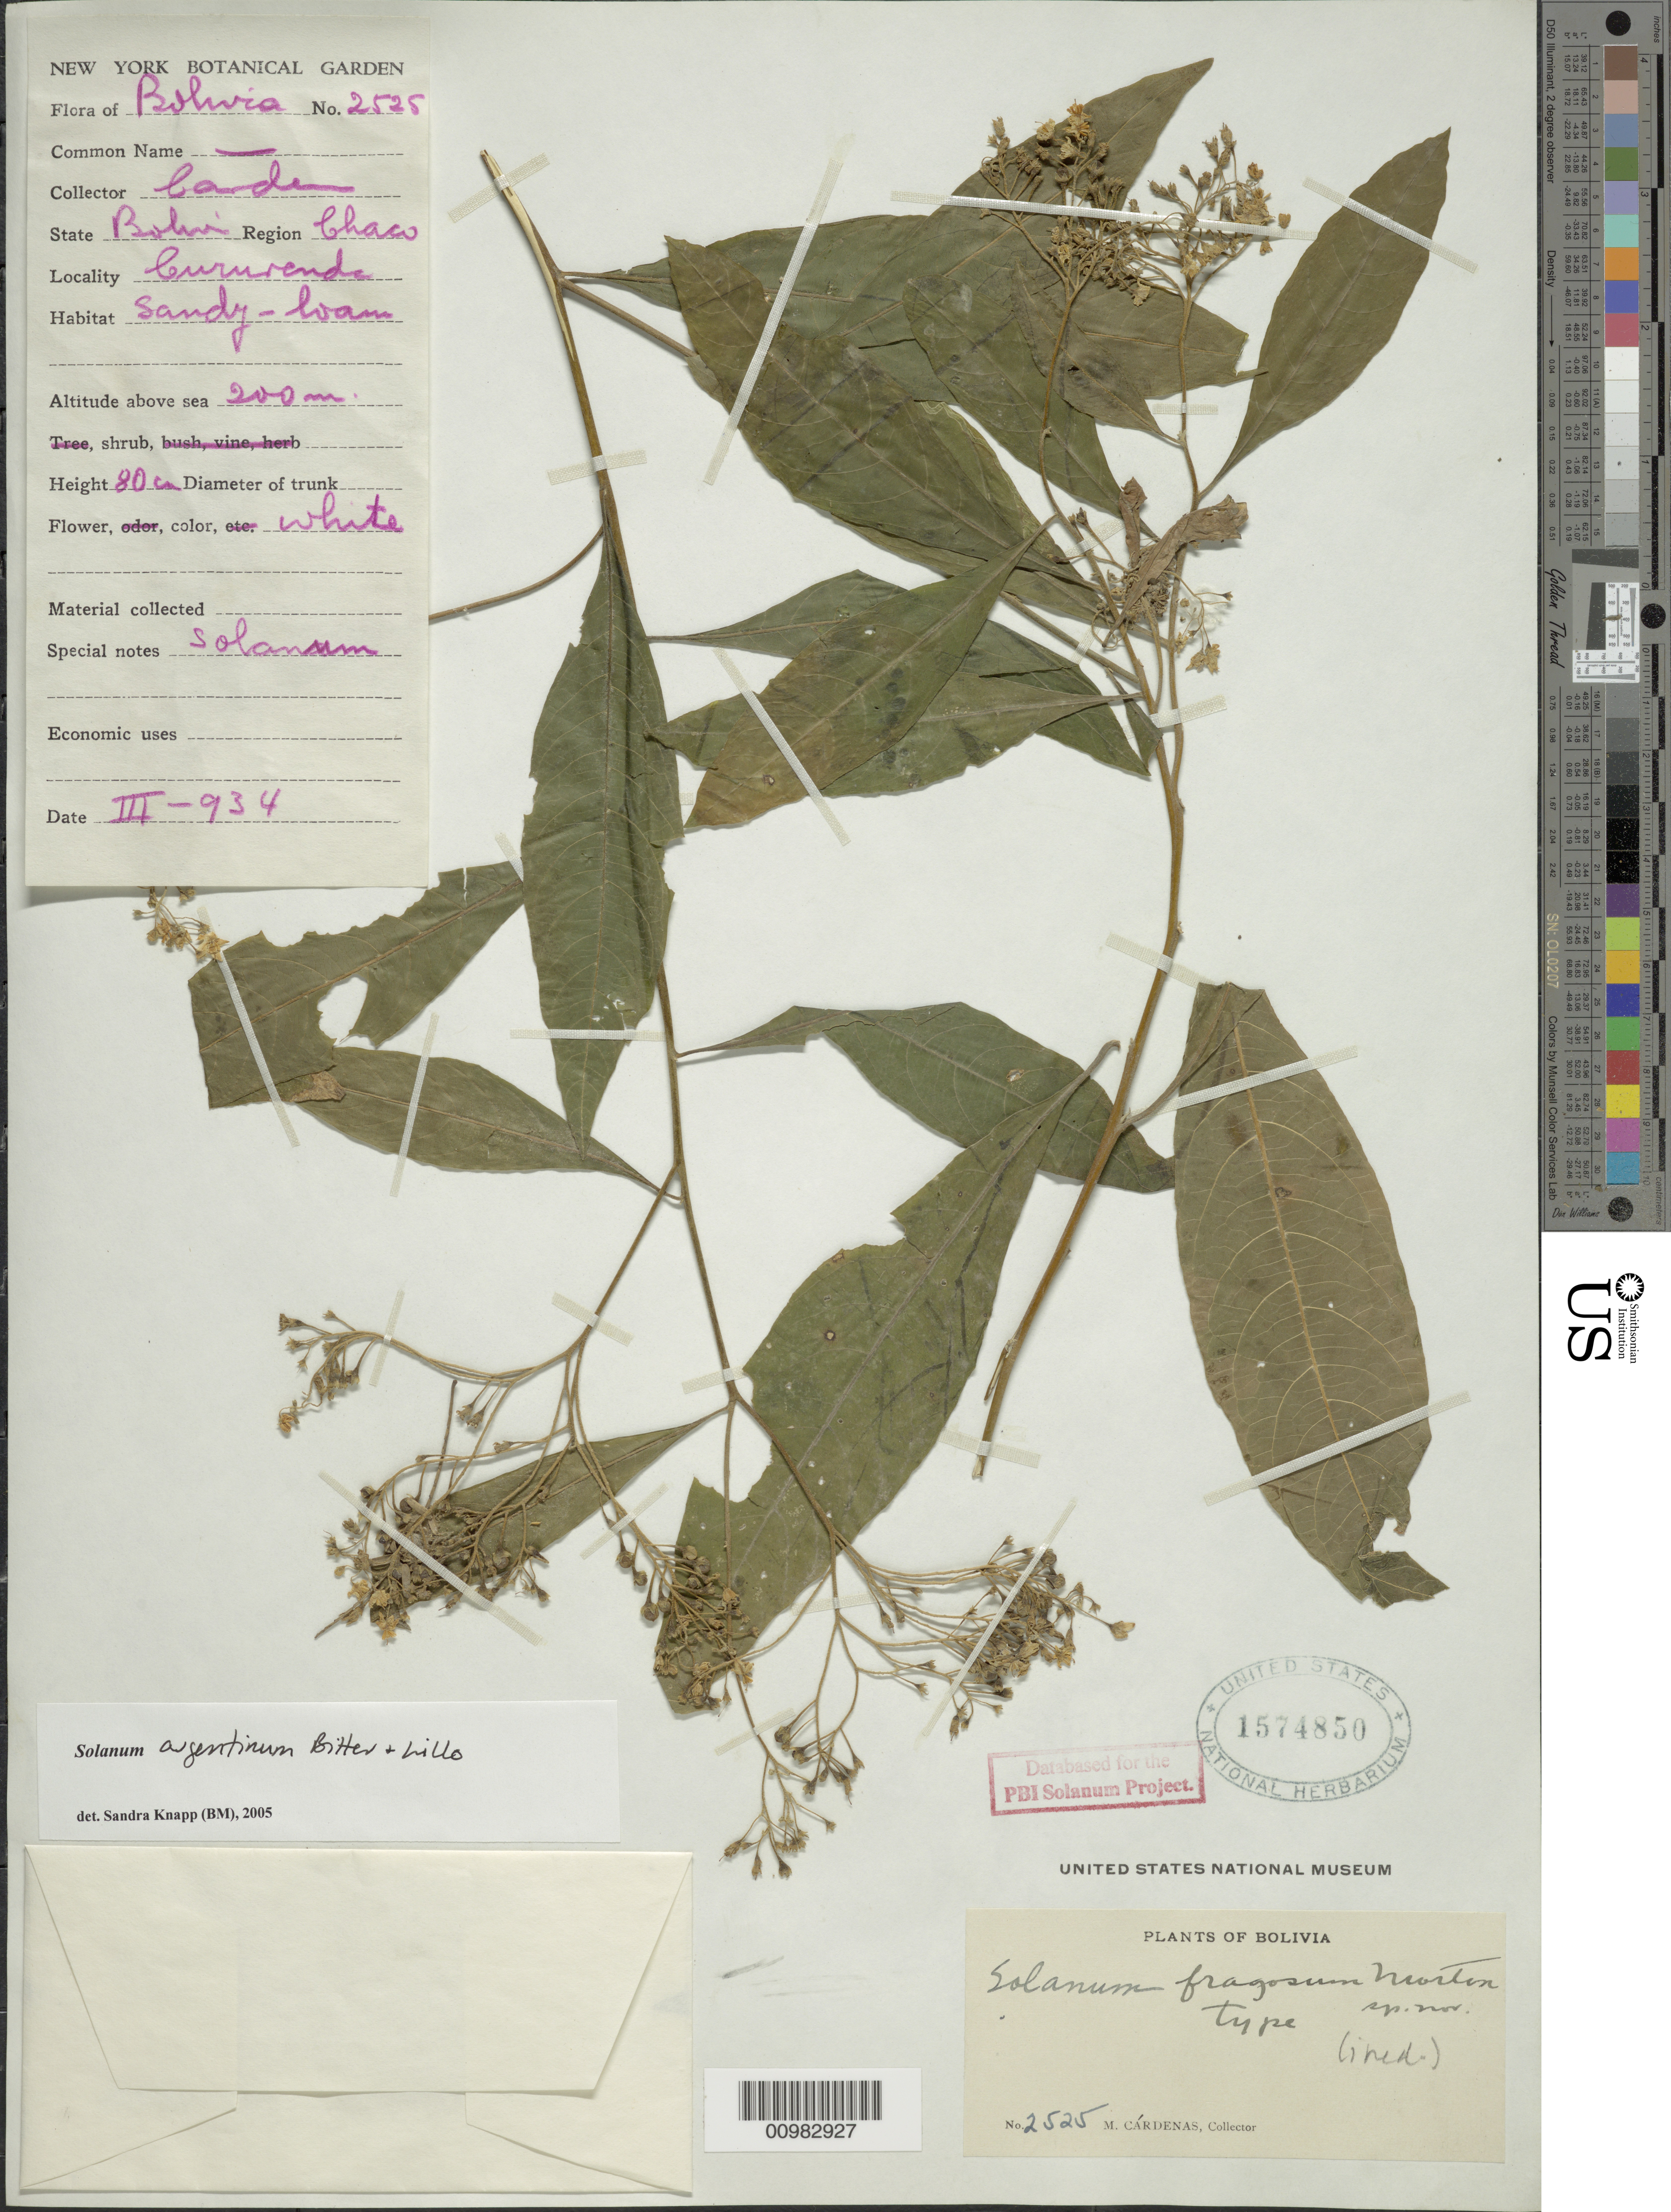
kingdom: Plantae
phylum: Tracheophyta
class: Magnoliopsida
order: Solanales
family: Solanaceae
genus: Solanum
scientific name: Solanum argentinum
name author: Bitter & Lillo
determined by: Knapp, S. D.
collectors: M. Cárdenas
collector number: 2525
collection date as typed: Mar 1934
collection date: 1934-03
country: Bolivia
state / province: Tarija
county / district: Gran Chaco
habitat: sandy loam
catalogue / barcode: US 1574850